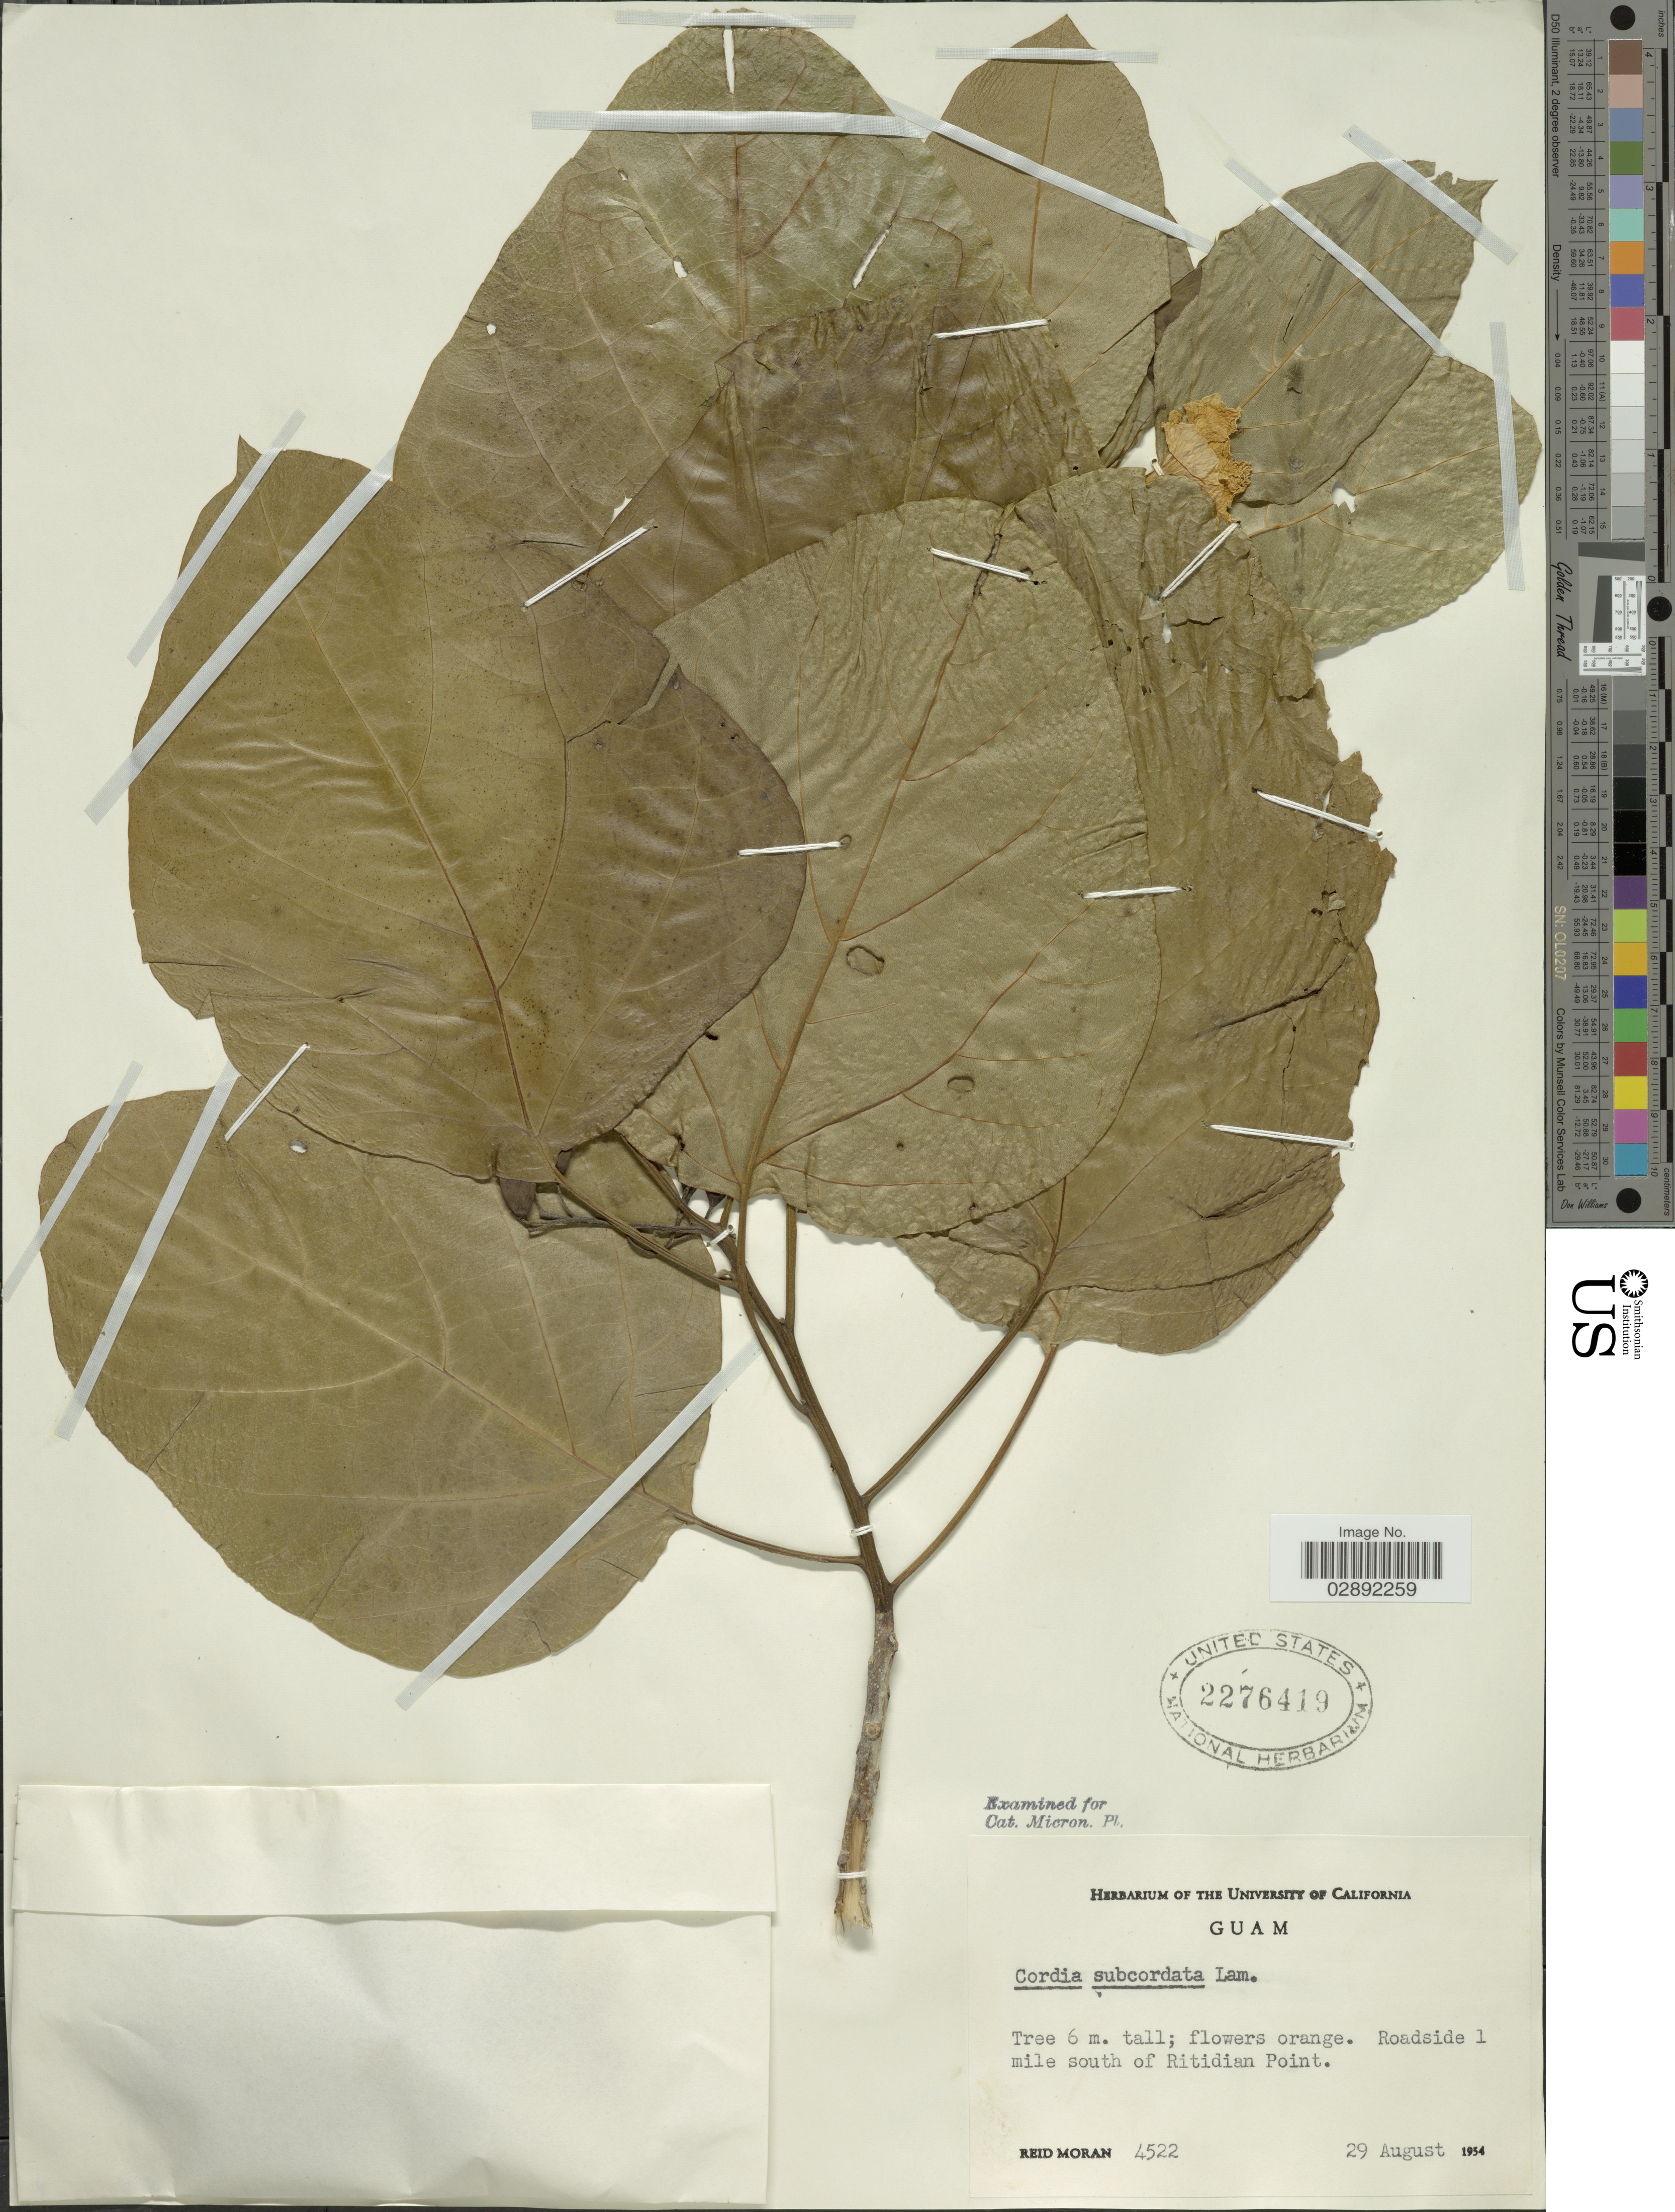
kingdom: Plantae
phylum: Tracheophyta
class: Magnoliopsida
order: Boraginales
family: Cordiaceae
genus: Cordia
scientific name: Cordia subcordata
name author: Lam.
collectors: R. Moran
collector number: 4522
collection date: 1954-08-29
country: Guam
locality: Roadside 1 mile south of Ritidian Point.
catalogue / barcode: US 2276419